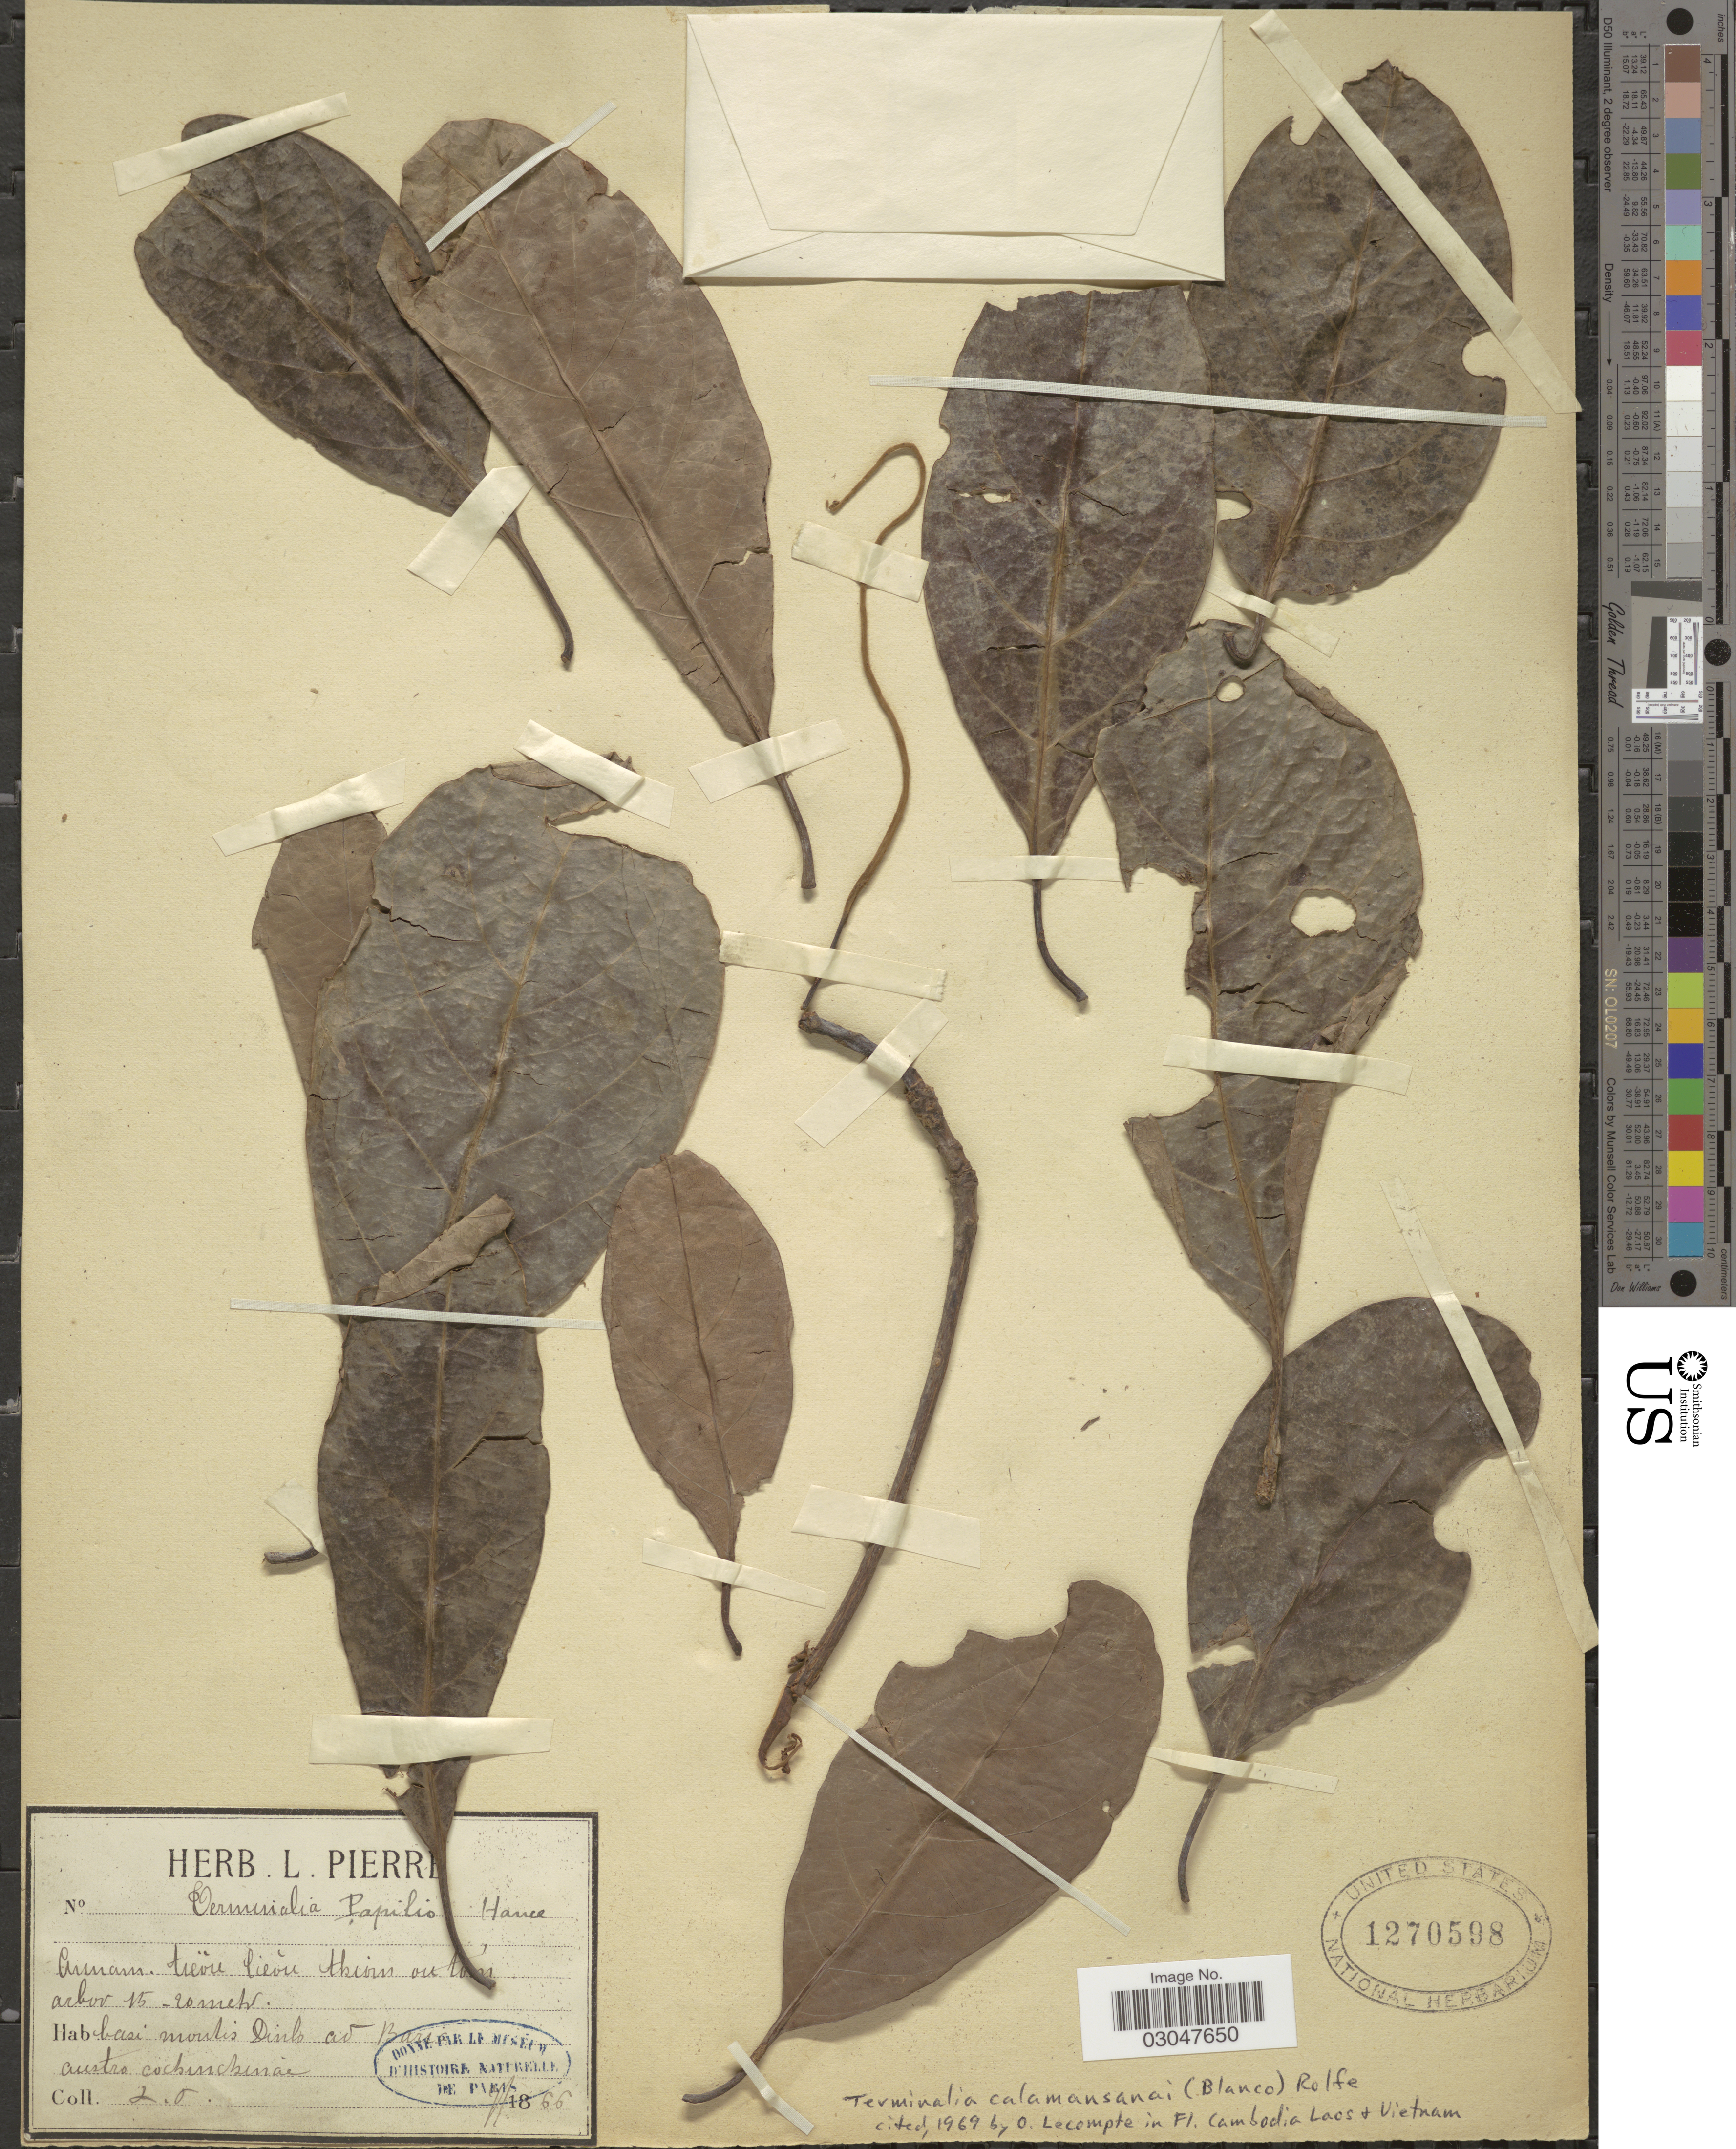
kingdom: Plantae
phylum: Tracheophyta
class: Magnoliopsida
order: Myrtales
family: Combretaceae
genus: Terminalia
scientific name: Terminalia calamansanai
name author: (Blanco) Rolfe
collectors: L. Pierre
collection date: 1866-05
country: Vietnam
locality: Basi montis Dinh ad Baria austro Cochinchinae [base of Dinh mountain at Ba Ria, south Cochinchina]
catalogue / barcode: US 1270598